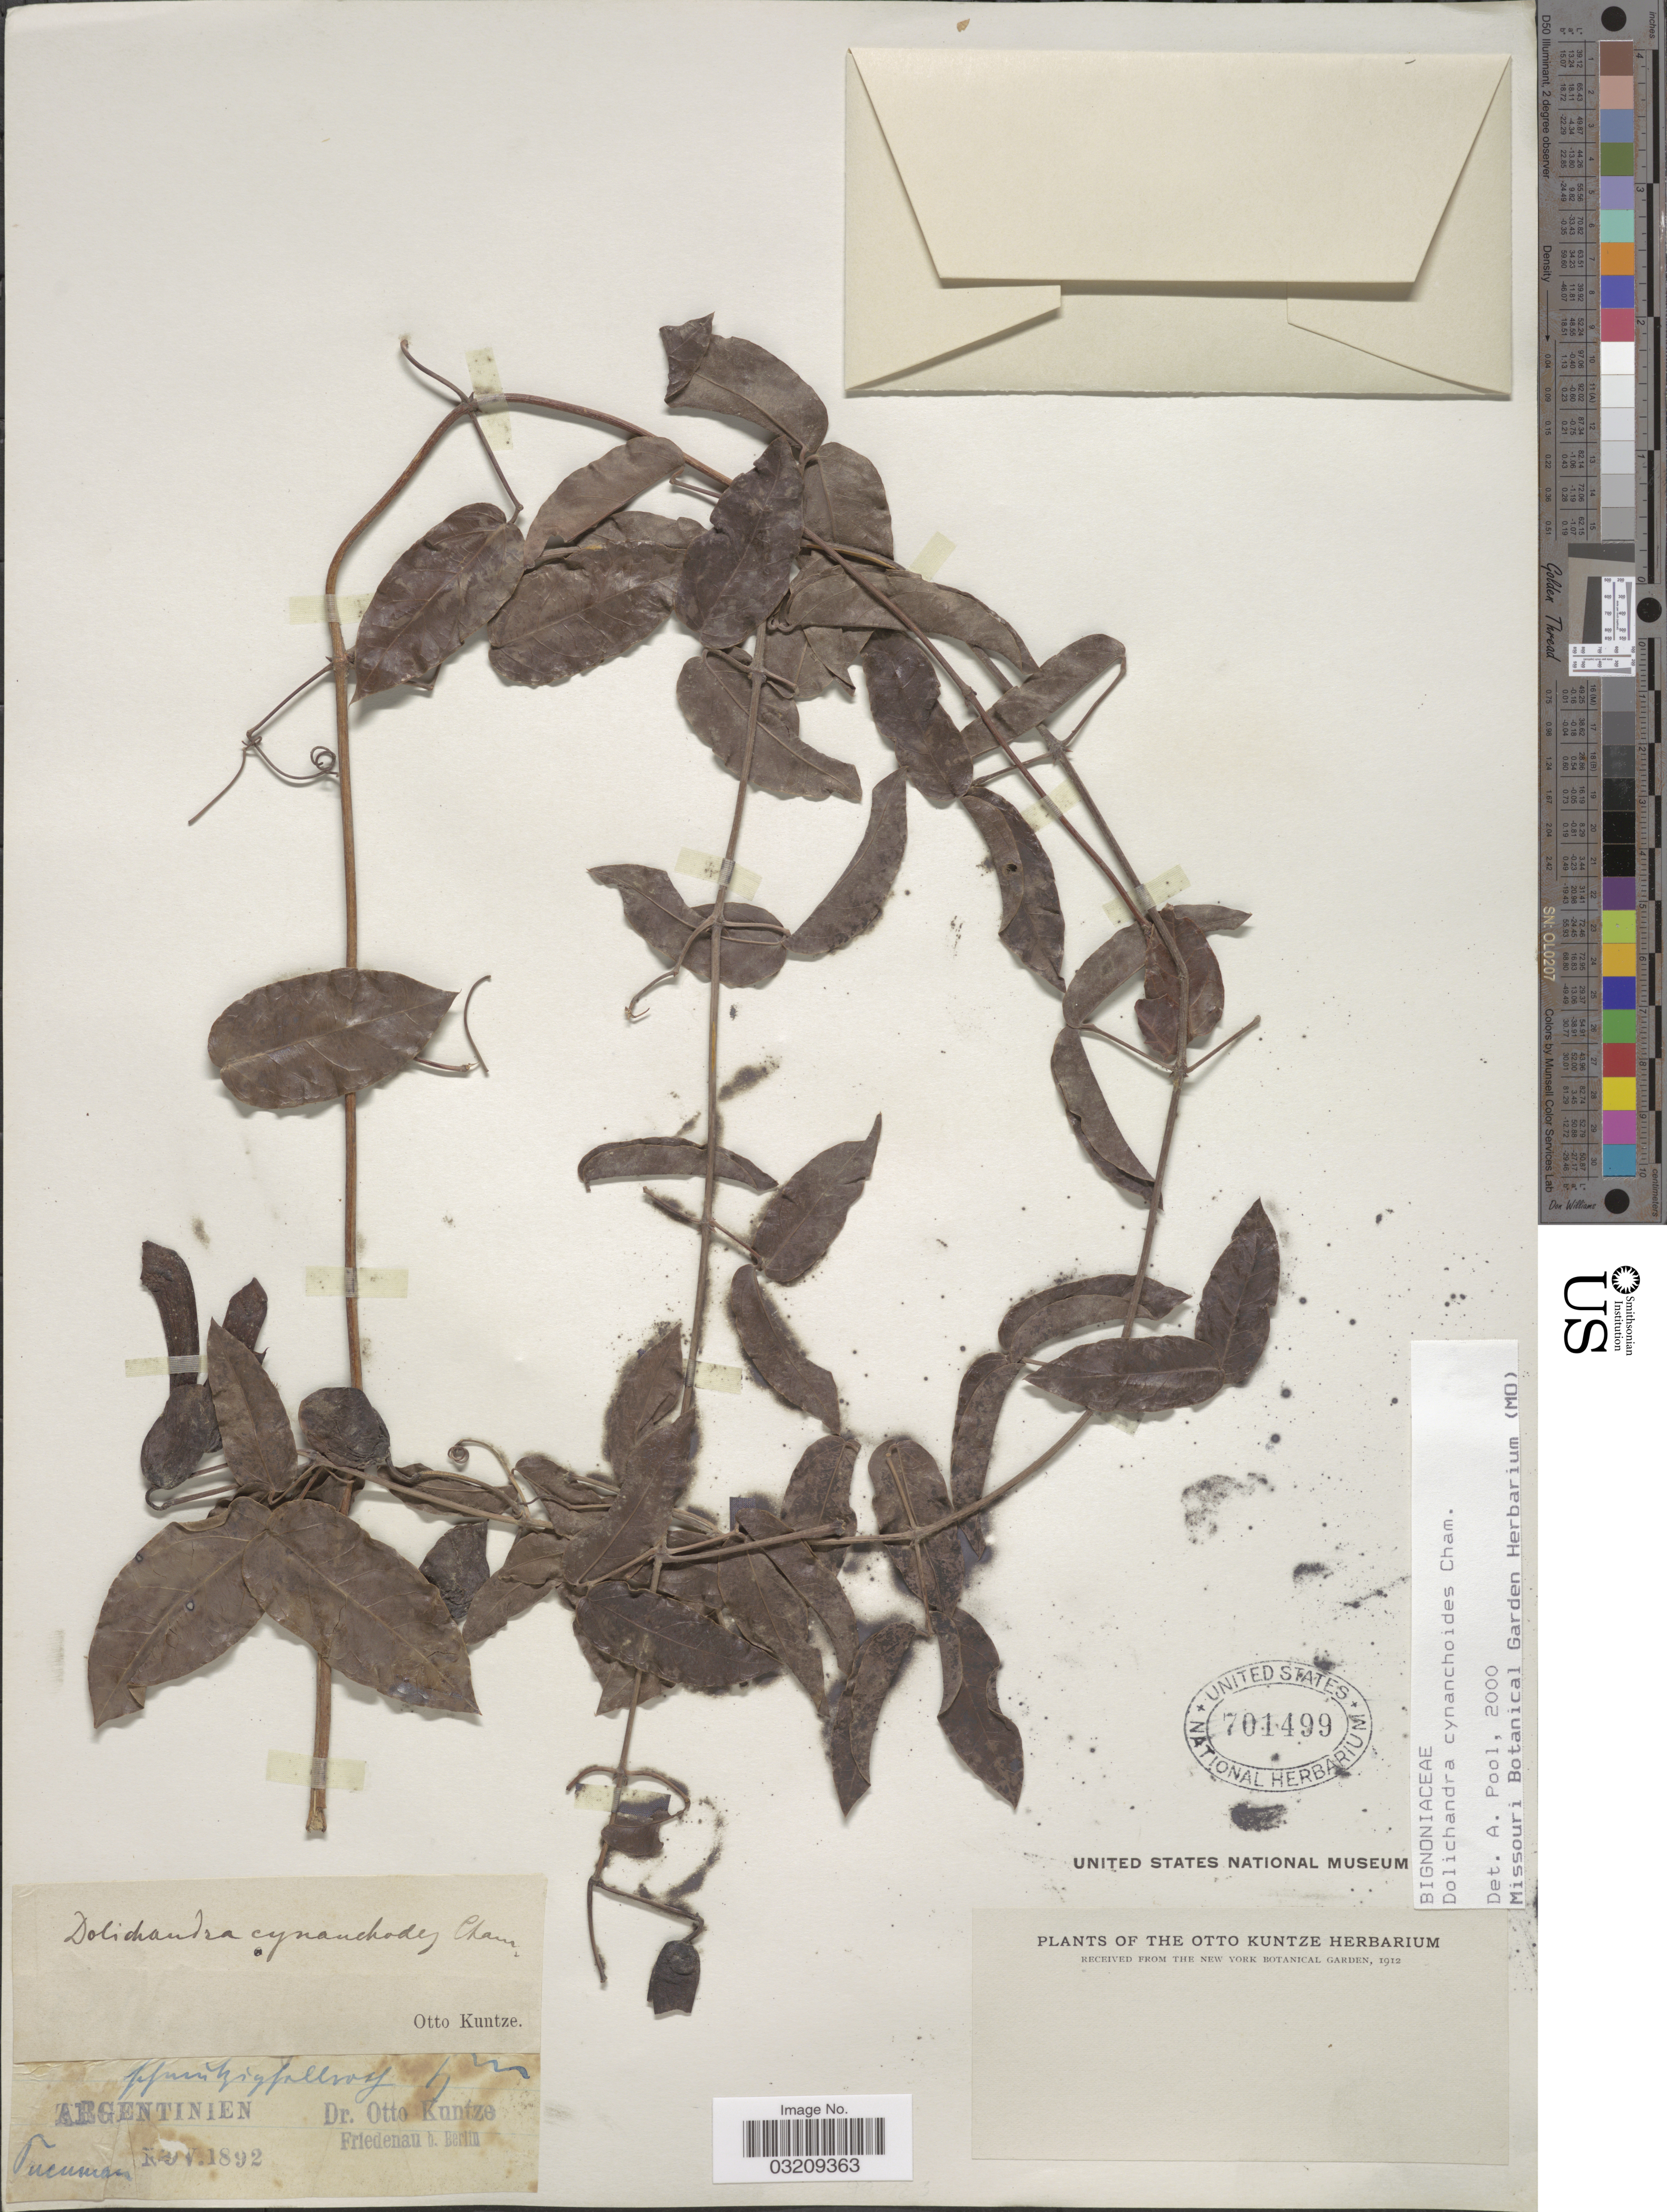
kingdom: Plantae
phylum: Tracheophyta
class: Magnoliopsida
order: Lamiales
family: Bignoniaceae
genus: Dolichandra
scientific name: Dolichandra cynanchoides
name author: Cham.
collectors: C.E.O. Kuntze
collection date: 1892-11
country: Argentina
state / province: Tucuman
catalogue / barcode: US 701499